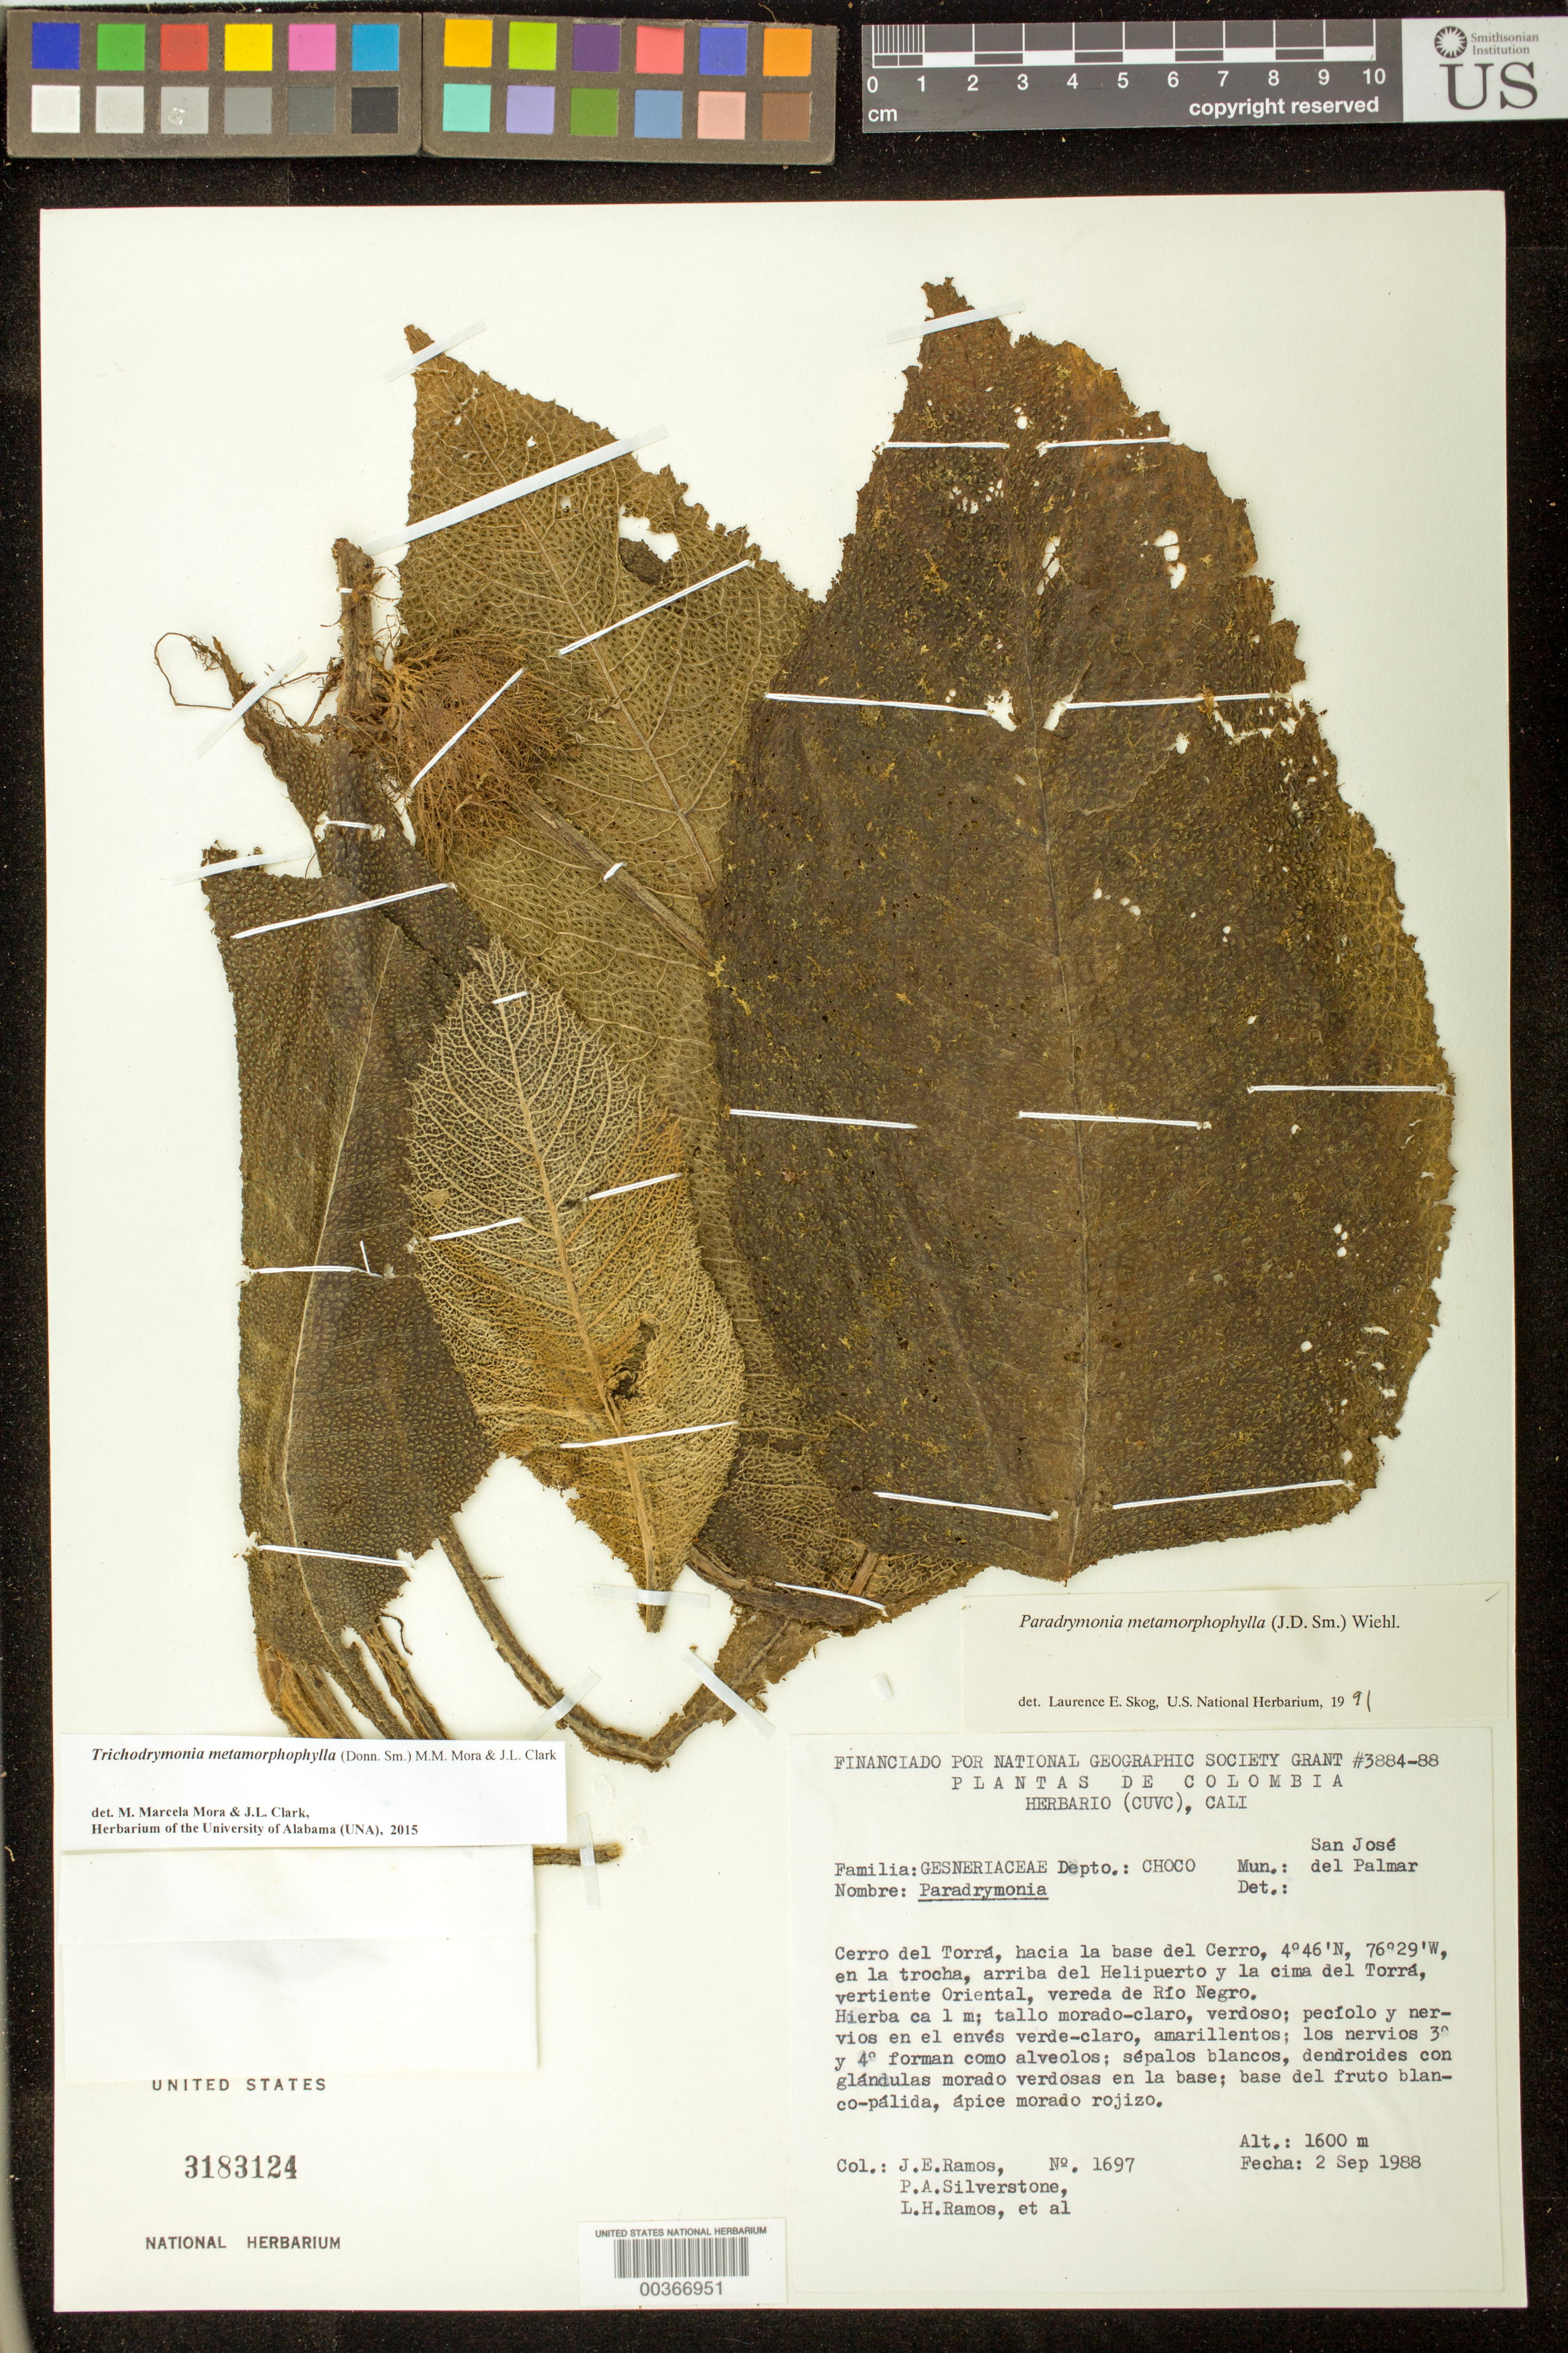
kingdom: Plantae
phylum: Tracheophyta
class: Magnoliopsida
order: Lamiales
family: Gesneriaceae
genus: Trichodrymonia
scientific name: Trichodrymonia metamorphophylla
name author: (Donn. Sm.) M.M. Mora & J.L. Clark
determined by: Mora, M. M.; Clark, J. L.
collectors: J. E. Ramos, P. A. Silverstone-Sopkin, L. Ramos & et al.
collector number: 1697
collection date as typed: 02 Sep 1988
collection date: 1988-09-02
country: Colombia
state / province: Chocó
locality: Mun. San Jose del Palmar, Cerro del Torra, hacia la base del cerro, en la trocha, arriba del helipuerto yla cima del Torra, ...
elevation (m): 1600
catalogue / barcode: US 3183124